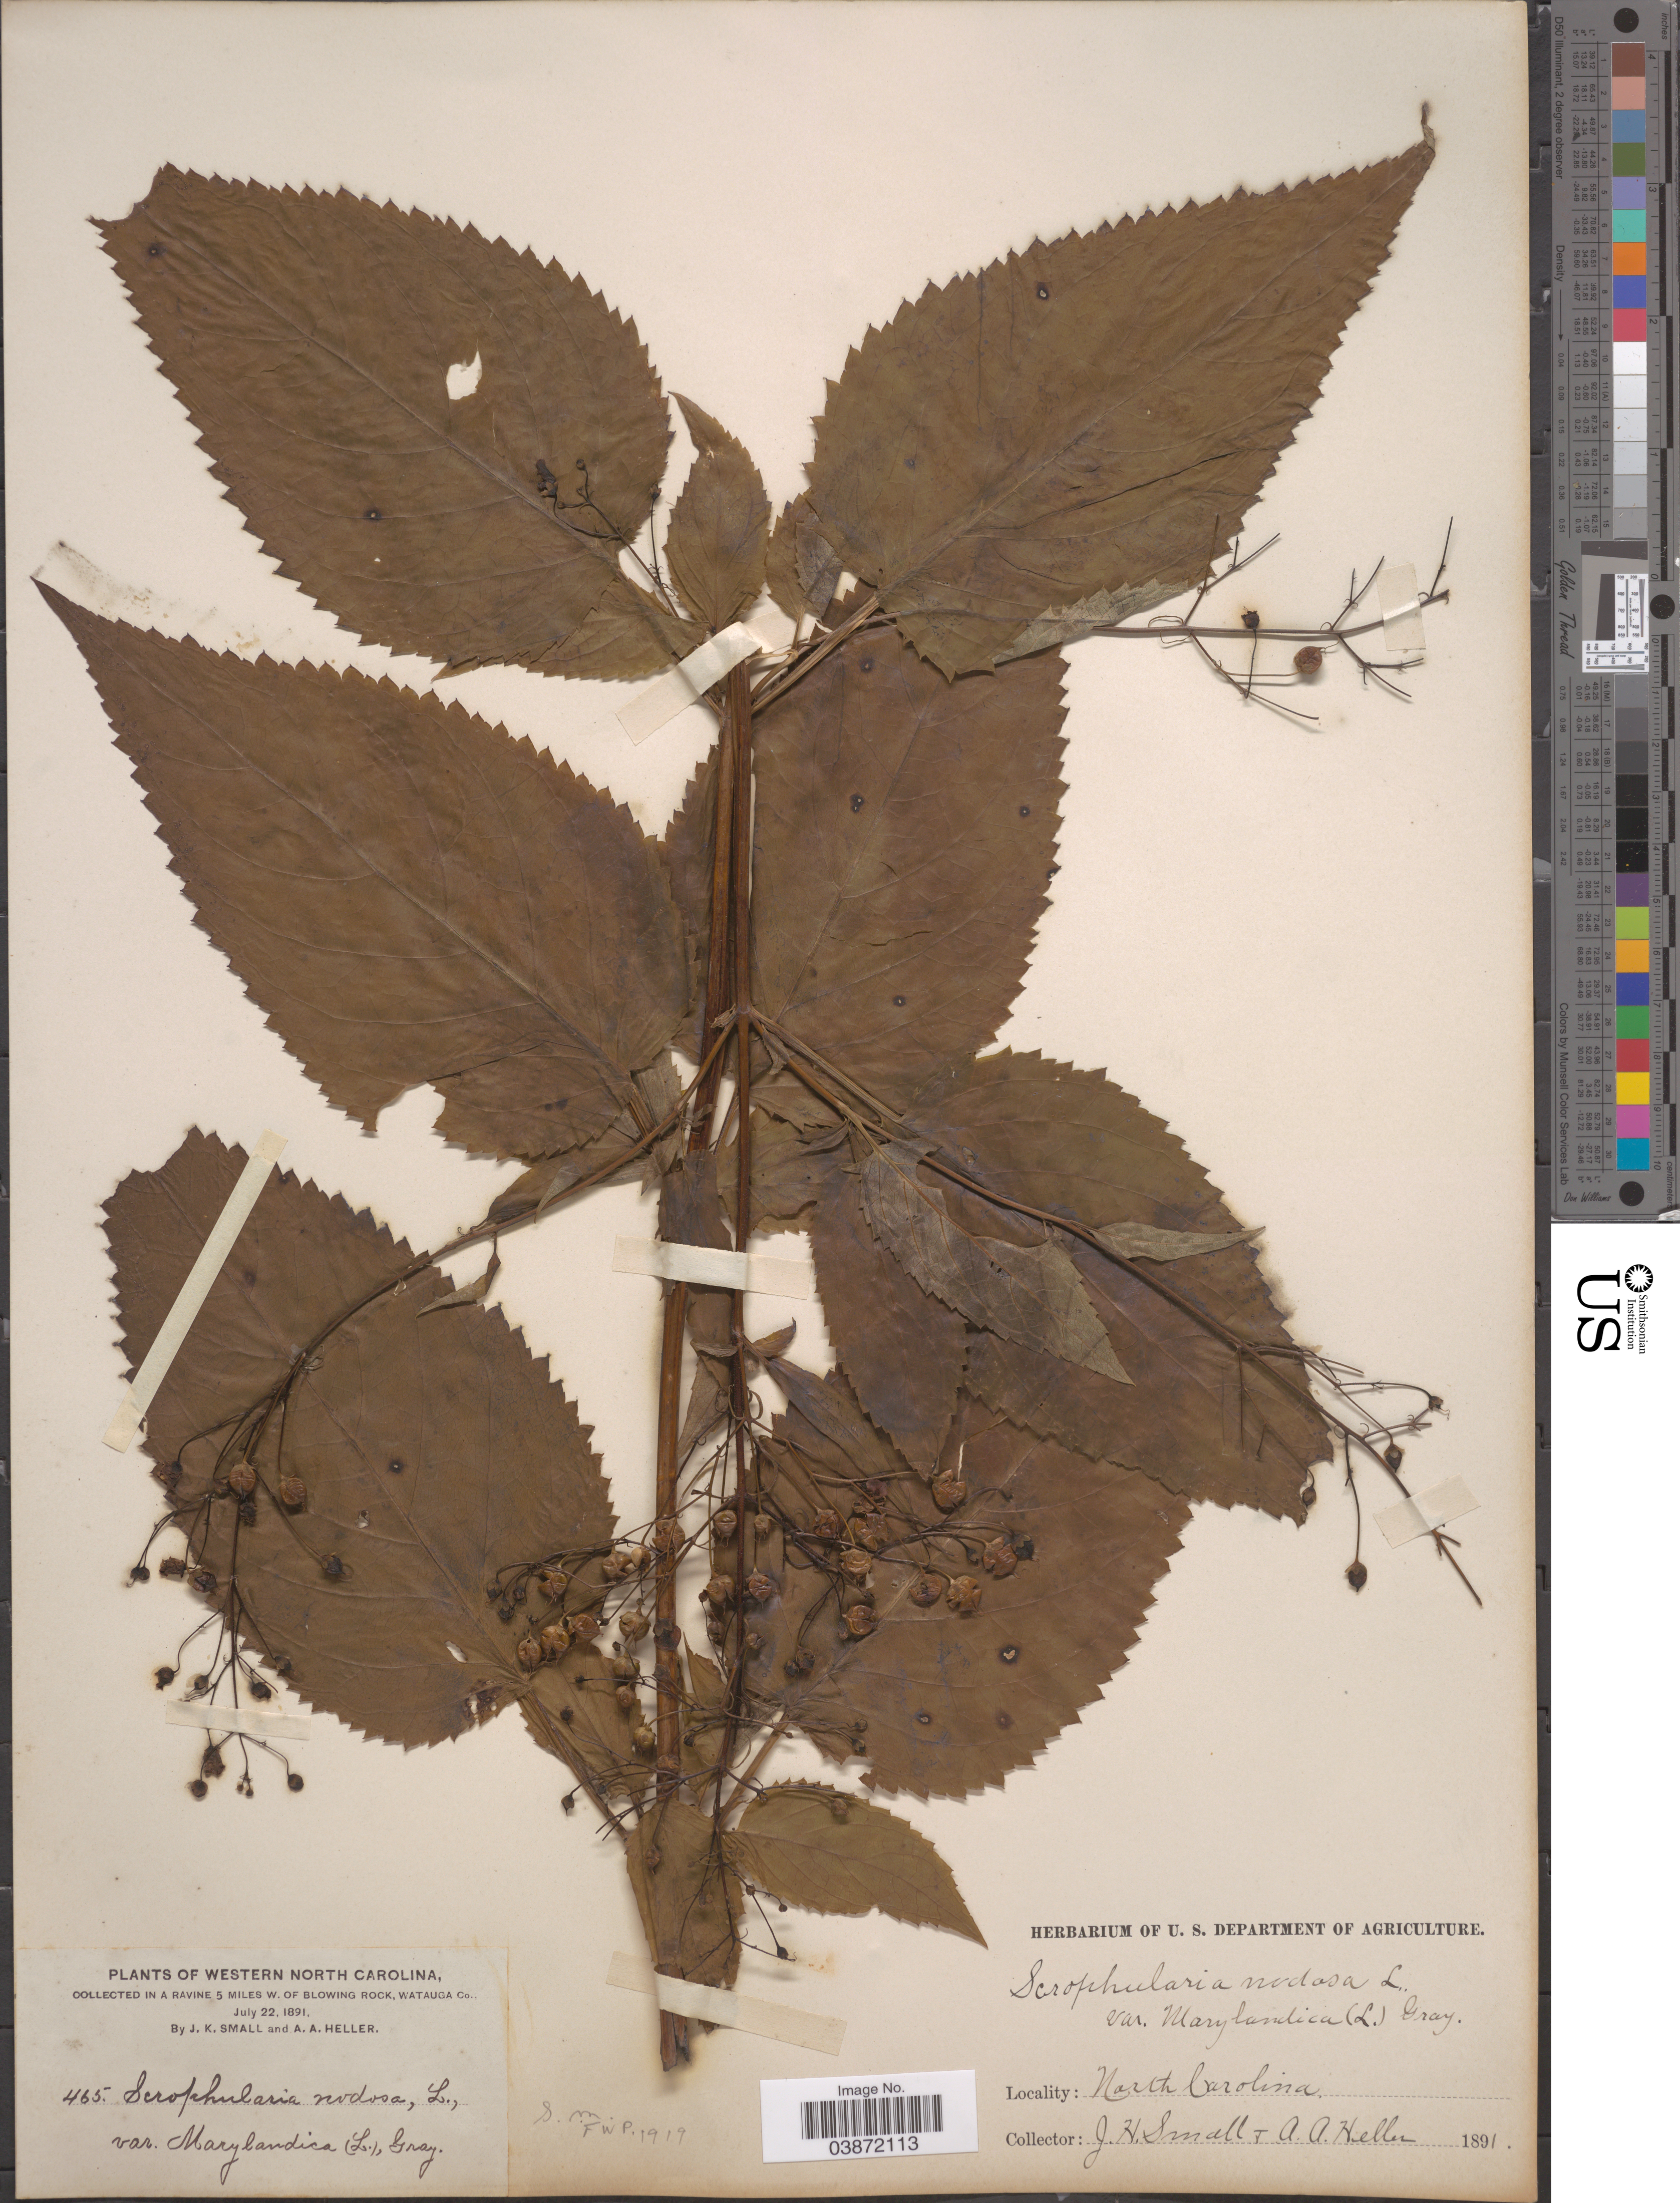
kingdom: Plantae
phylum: Tracheophyta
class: Magnoliopsida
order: Lamiales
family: Scrophulariaceae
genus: Scrophularia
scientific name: Scrophularia marilandica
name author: L.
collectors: J. K. Small & A. A. Heller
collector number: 465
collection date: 1891-07-22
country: United States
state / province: North Carolina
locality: Western North Carolina, In a ravine 5 miles W. of Blowing Rock, Watauga Co.